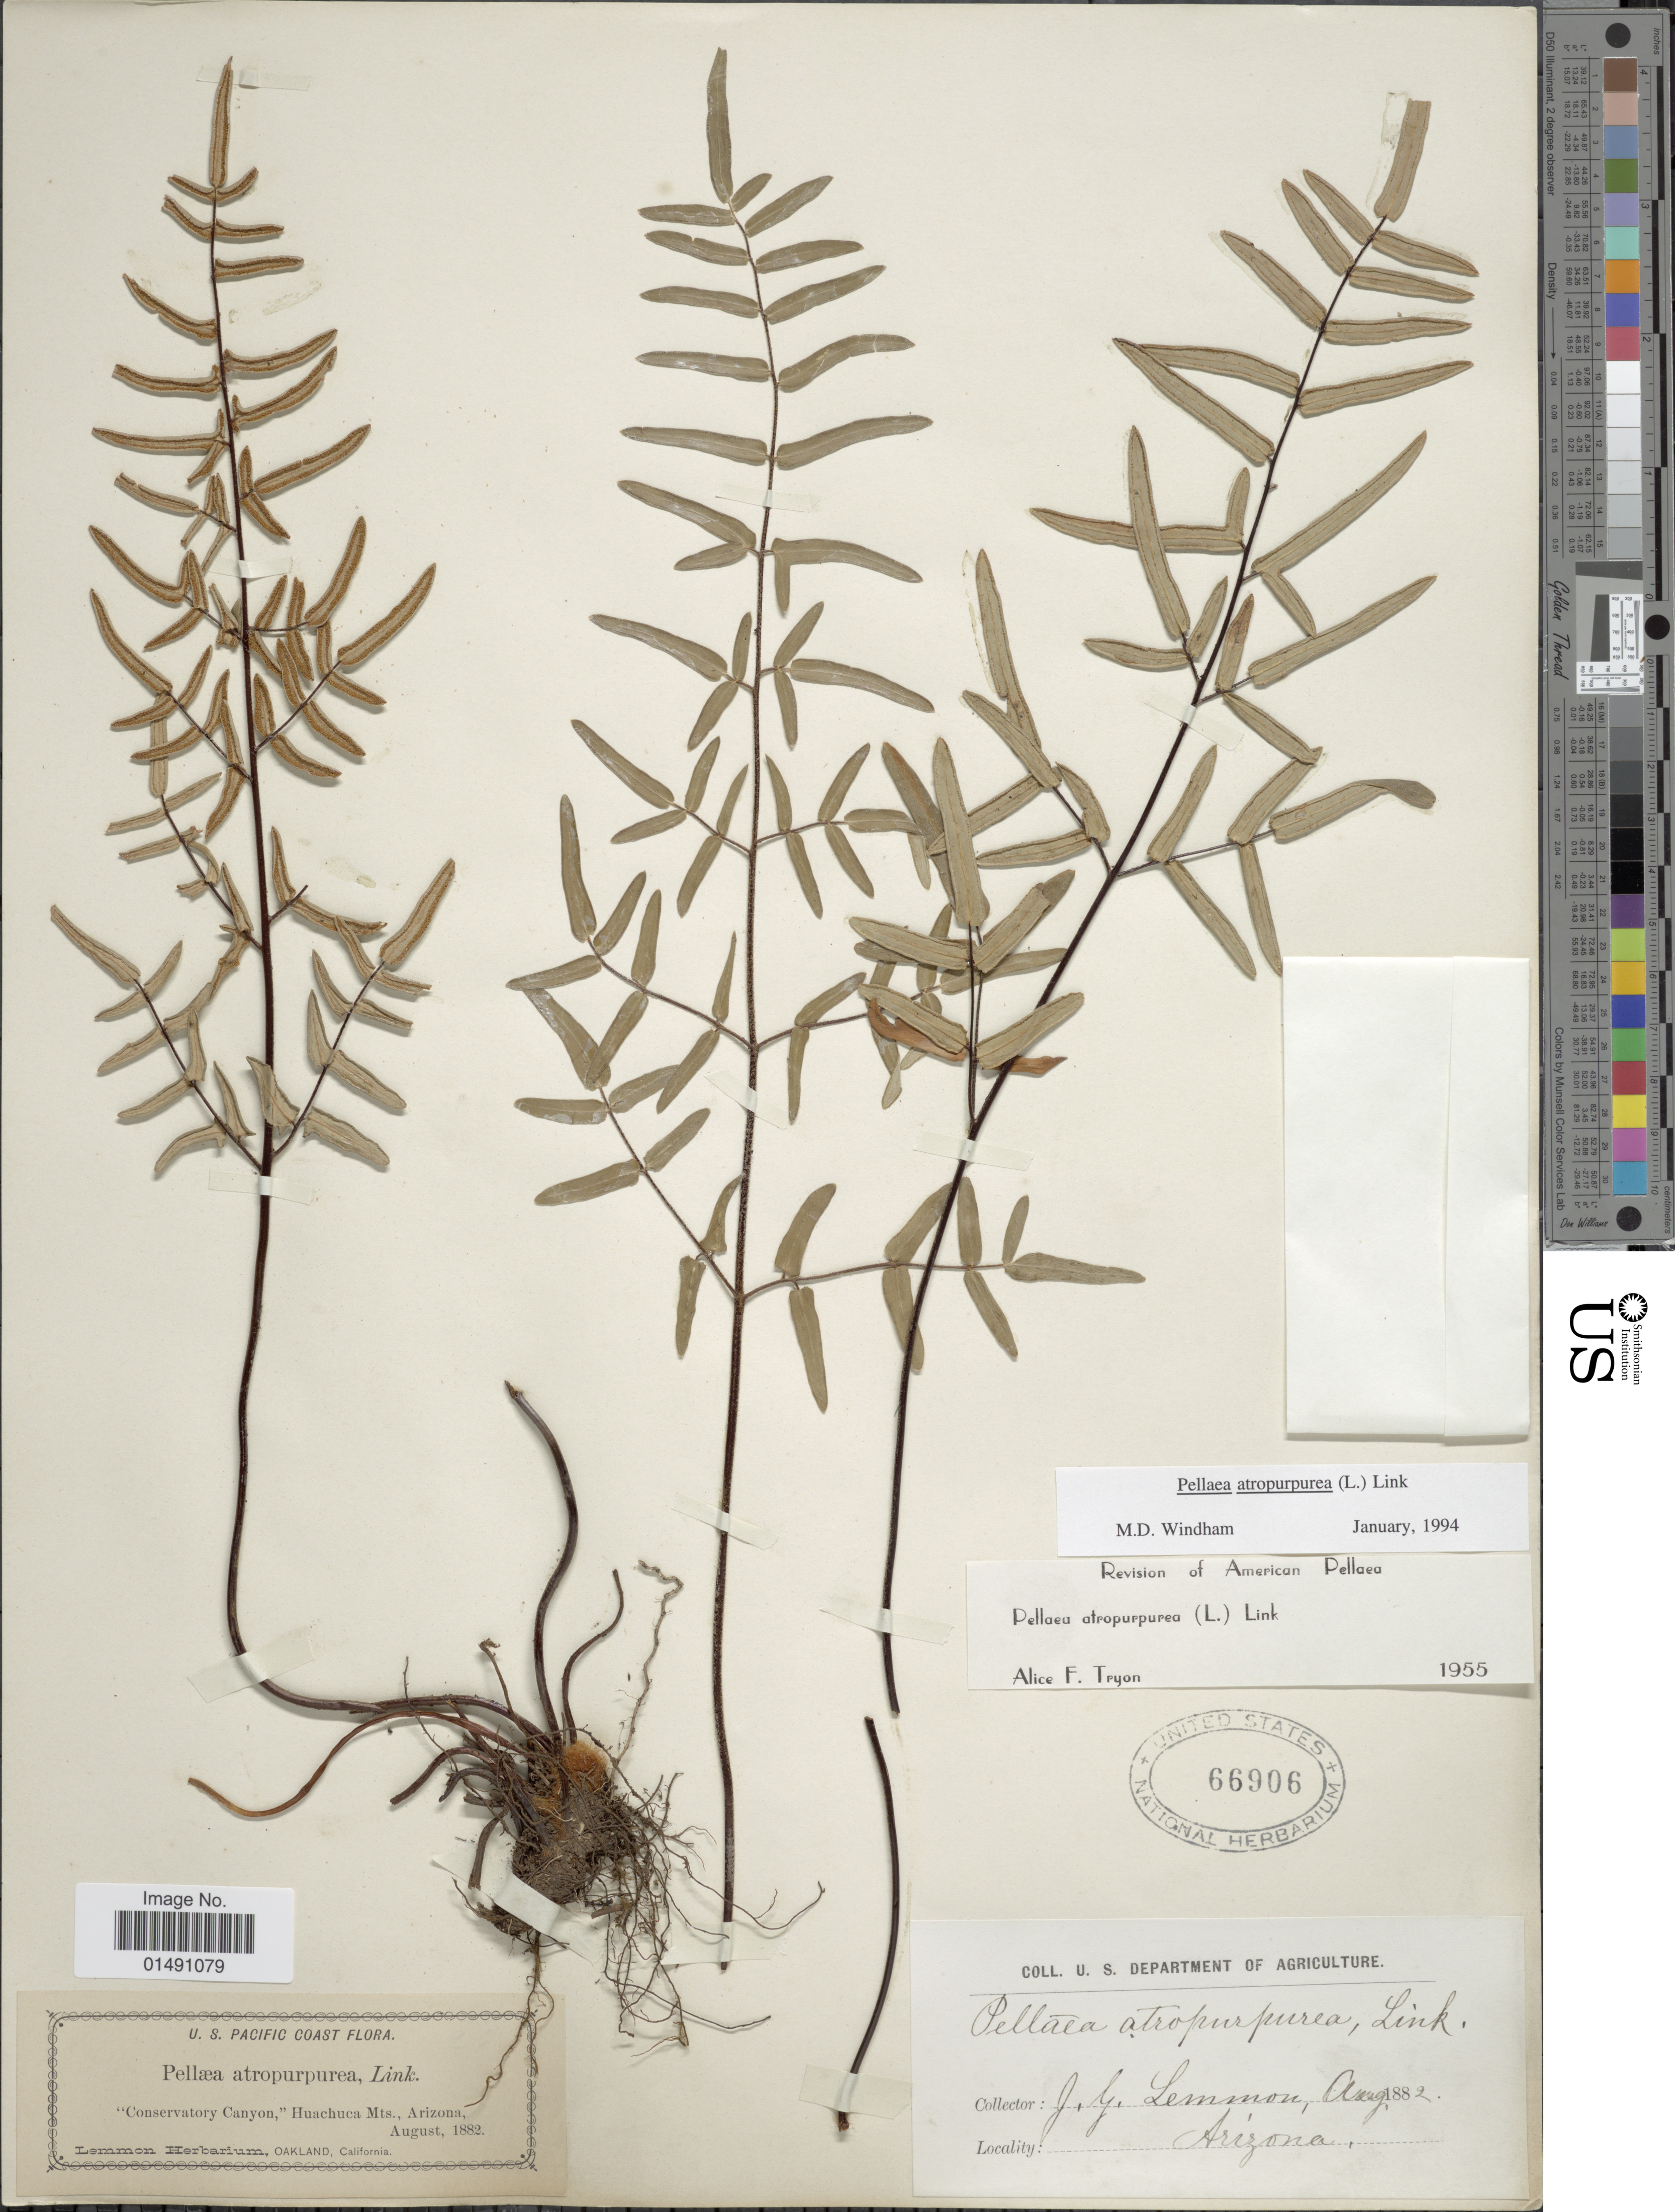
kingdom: Plantae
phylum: Tracheophyta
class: Polypodiopsida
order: Polypodiales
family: Pteridaceae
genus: Pellaea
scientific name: Pellaea atropurpurea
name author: (L.) Link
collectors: J. Lemmon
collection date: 1882-08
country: United States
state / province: Arizona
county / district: Cochise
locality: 'Conservatory Canyon', Huachuca Mts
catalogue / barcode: US 66906